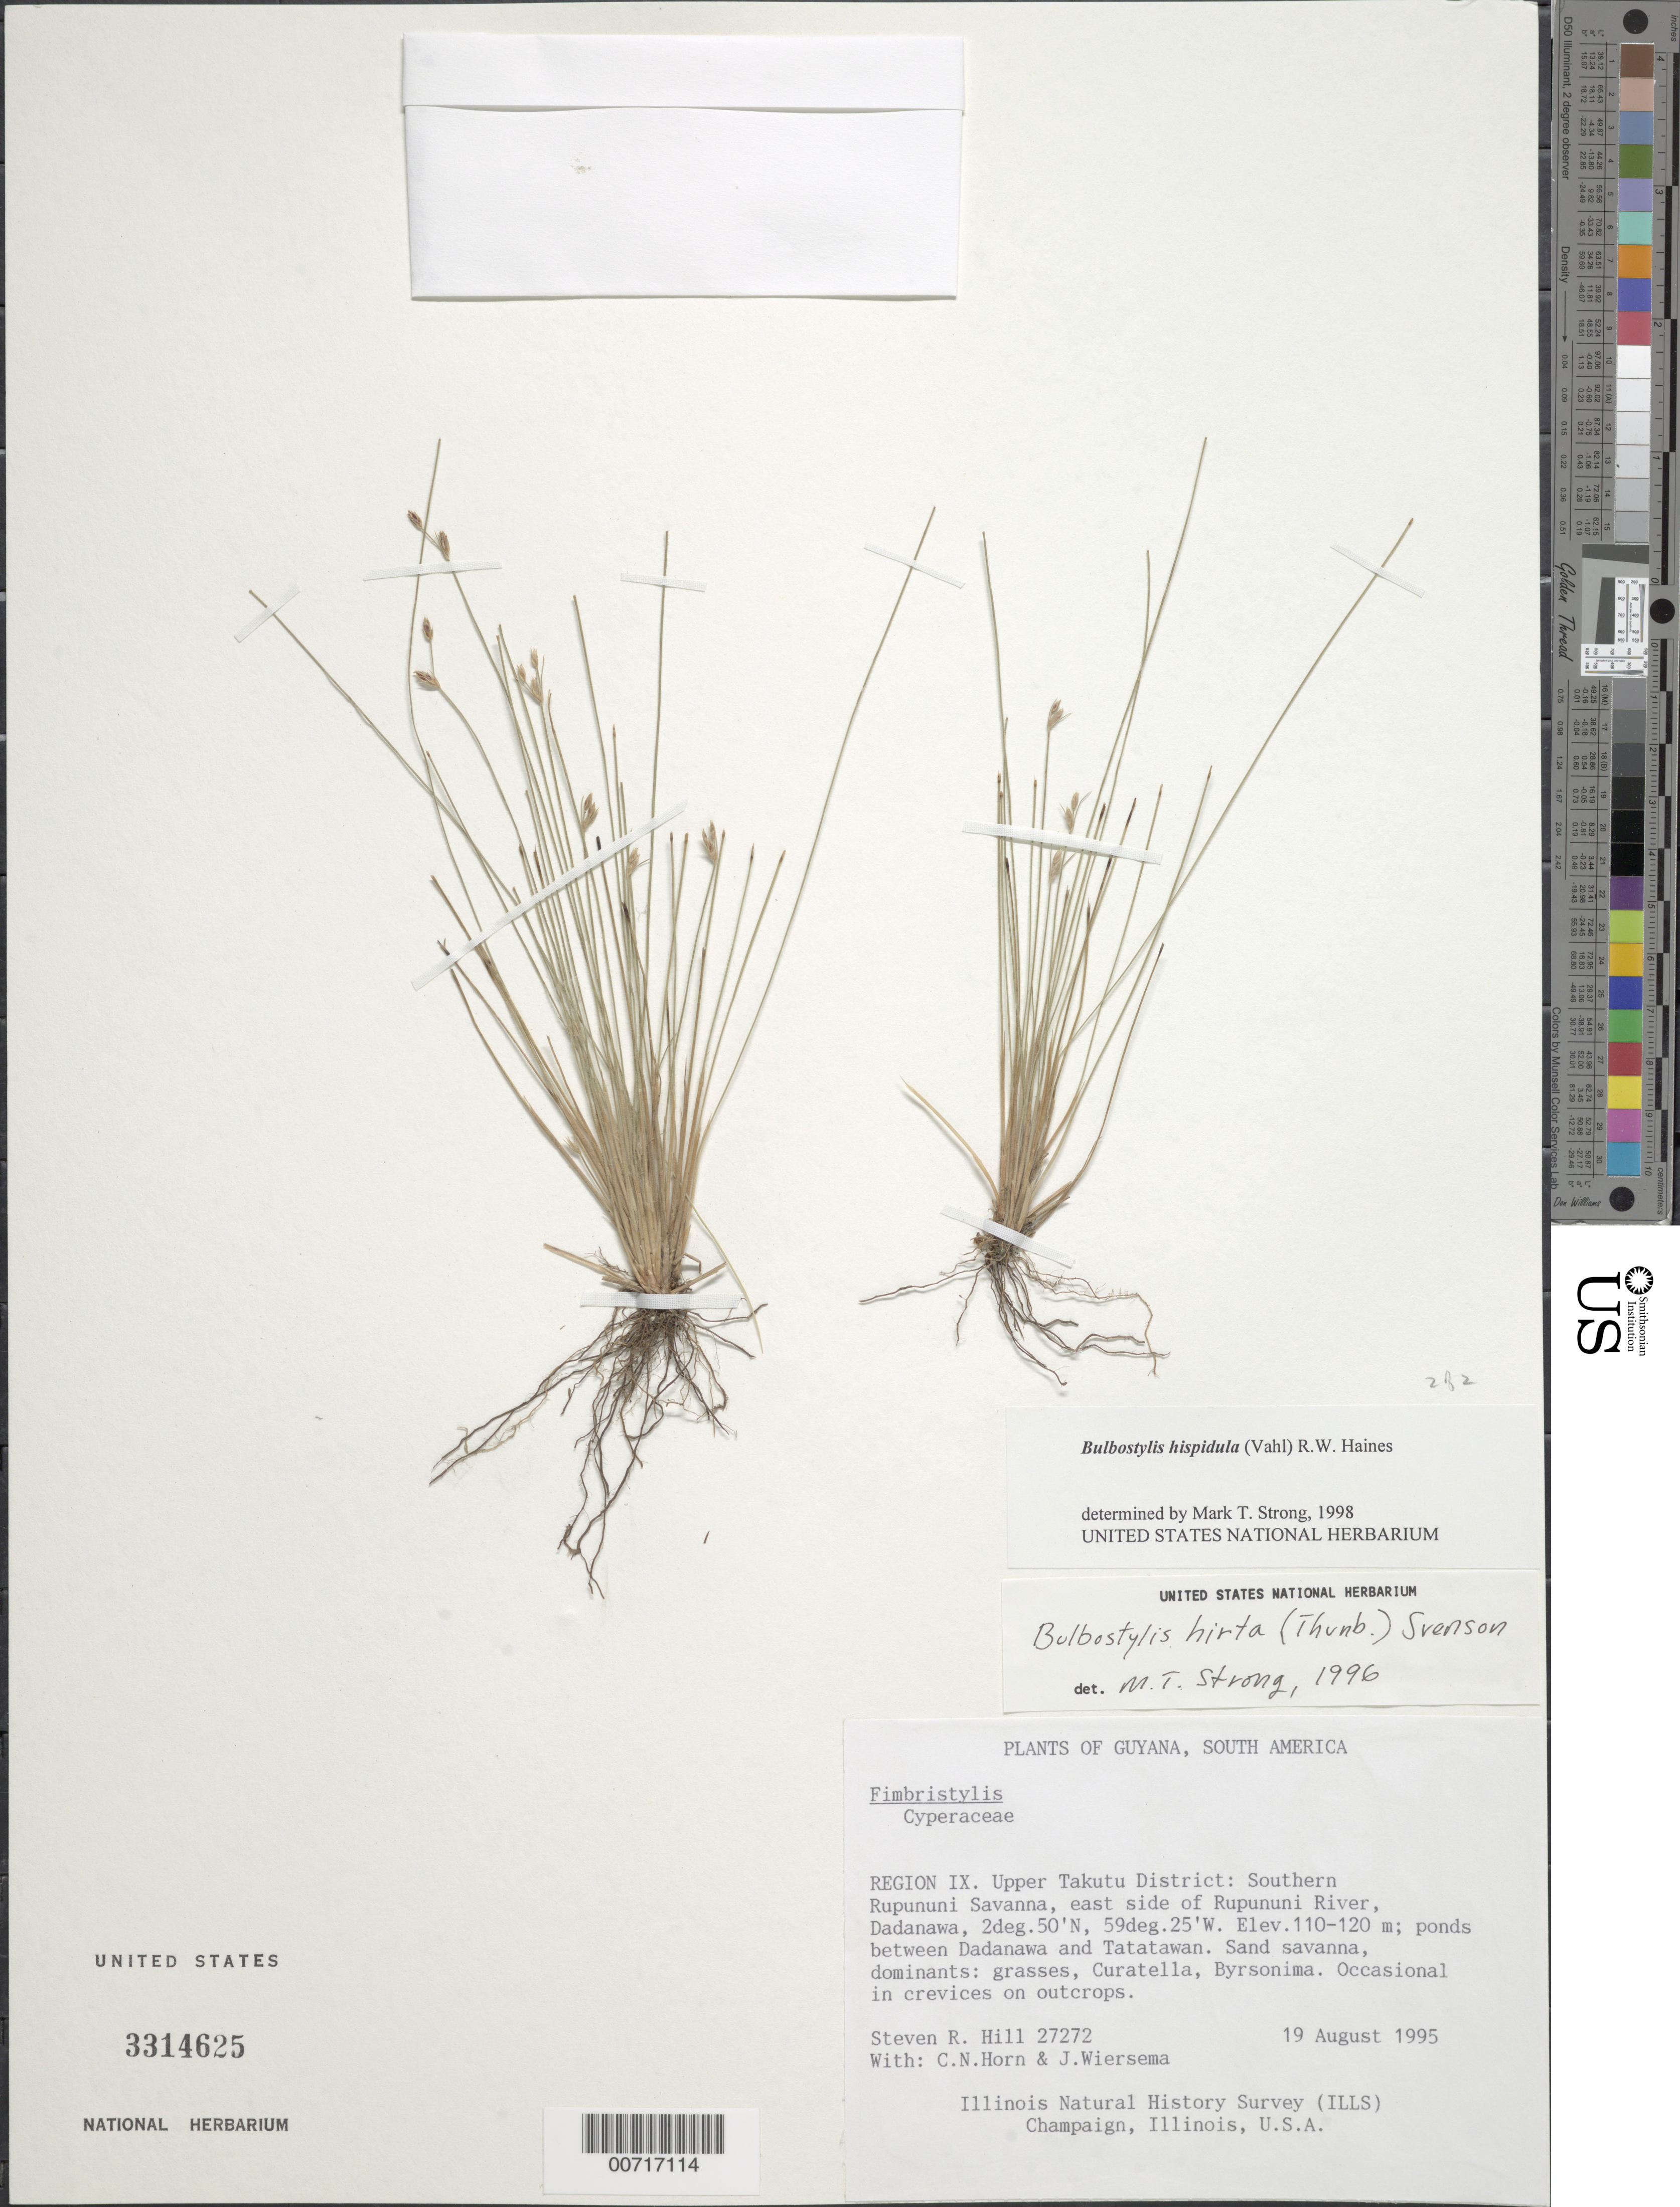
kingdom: Plantae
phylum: Tracheophyta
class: Liliopsida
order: Poales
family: Cyperaceae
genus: Bulbostylis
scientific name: Bulbostylis hispidula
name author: (Vahl) R.W. Haines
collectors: S. R. Hill, C. N. Horn & J. H. Wiersema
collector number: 27272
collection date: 1995-08-19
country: Guyana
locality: Guyana, Region 9, upper Takutu District: Southern Rupununi Savanna, east side of Rupununi River, Dadanawa, ponds betweeen Dadanawa and Tatatawan, sand savanna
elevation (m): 110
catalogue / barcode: US 3314625